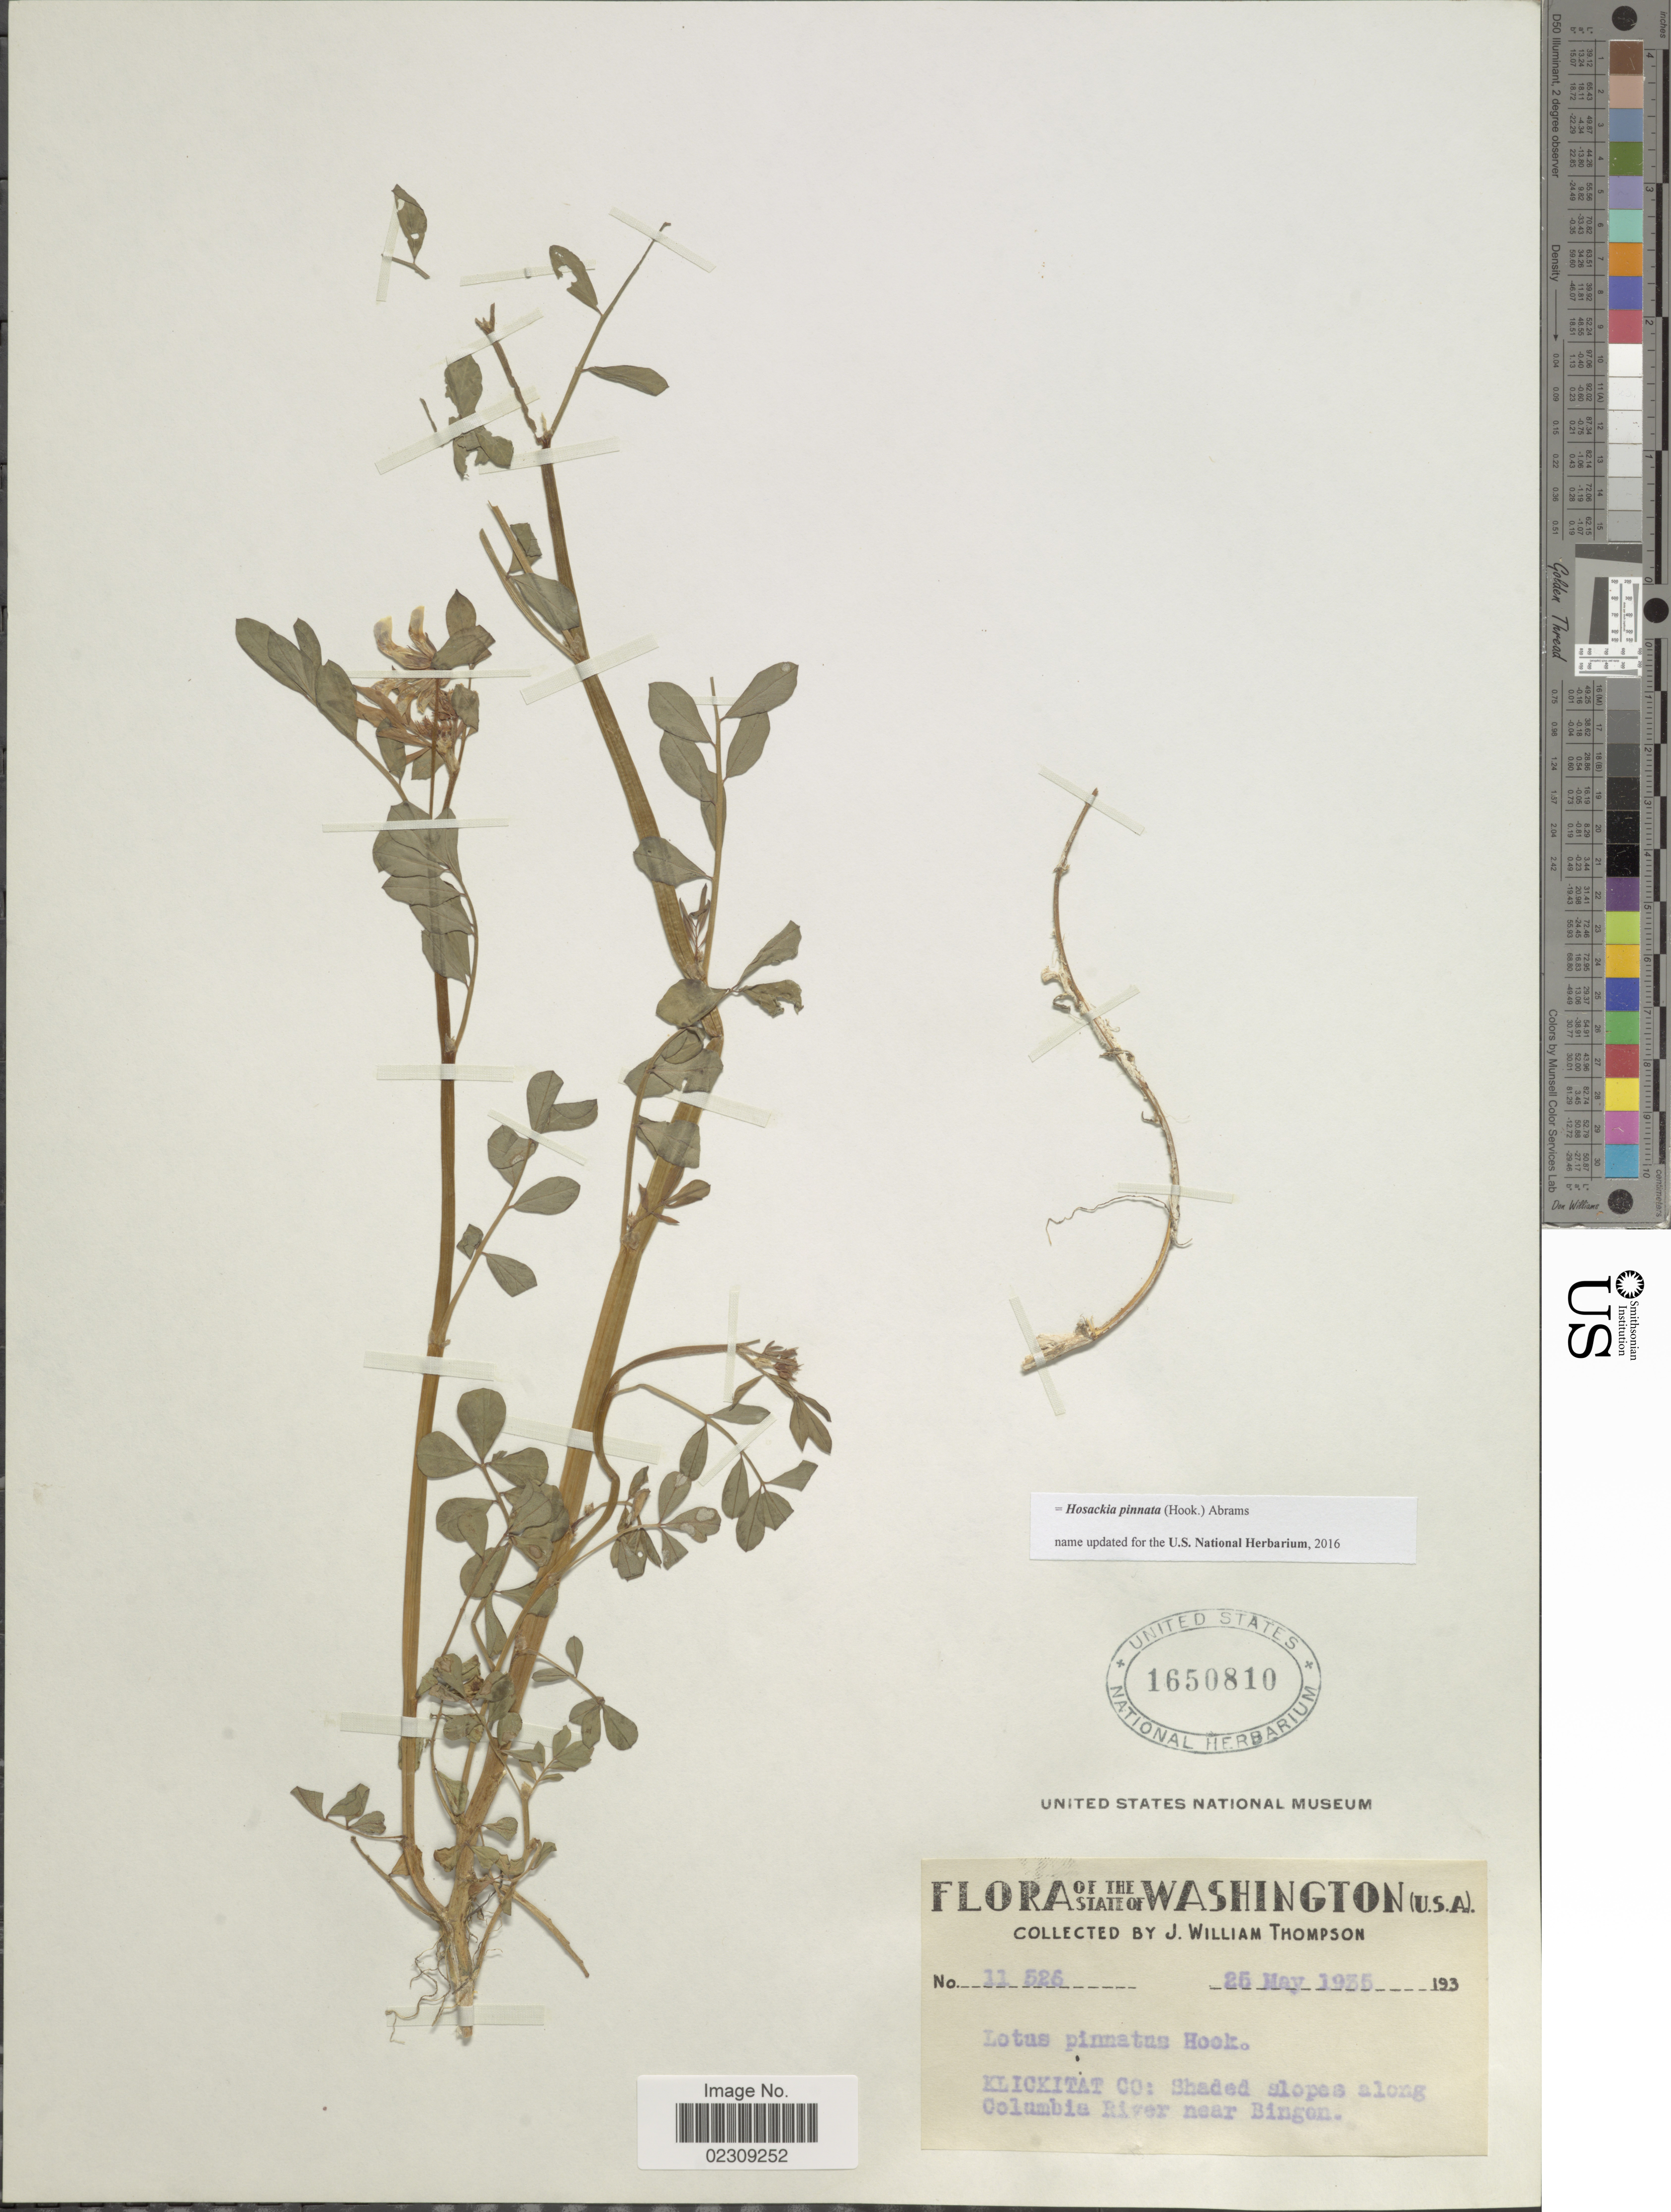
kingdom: Plantae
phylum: Tracheophyta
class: Magnoliopsida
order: Fabales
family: Fabaceae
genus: Hosackia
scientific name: Hosackia pinnata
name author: (Hook.) Abrams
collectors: J. W. Thompson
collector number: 11526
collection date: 1935-05-25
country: United States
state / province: Washington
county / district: Klickitat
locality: Klickitat Co: Shaded slopes along Columbia River near Bingen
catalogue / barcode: US 1650810